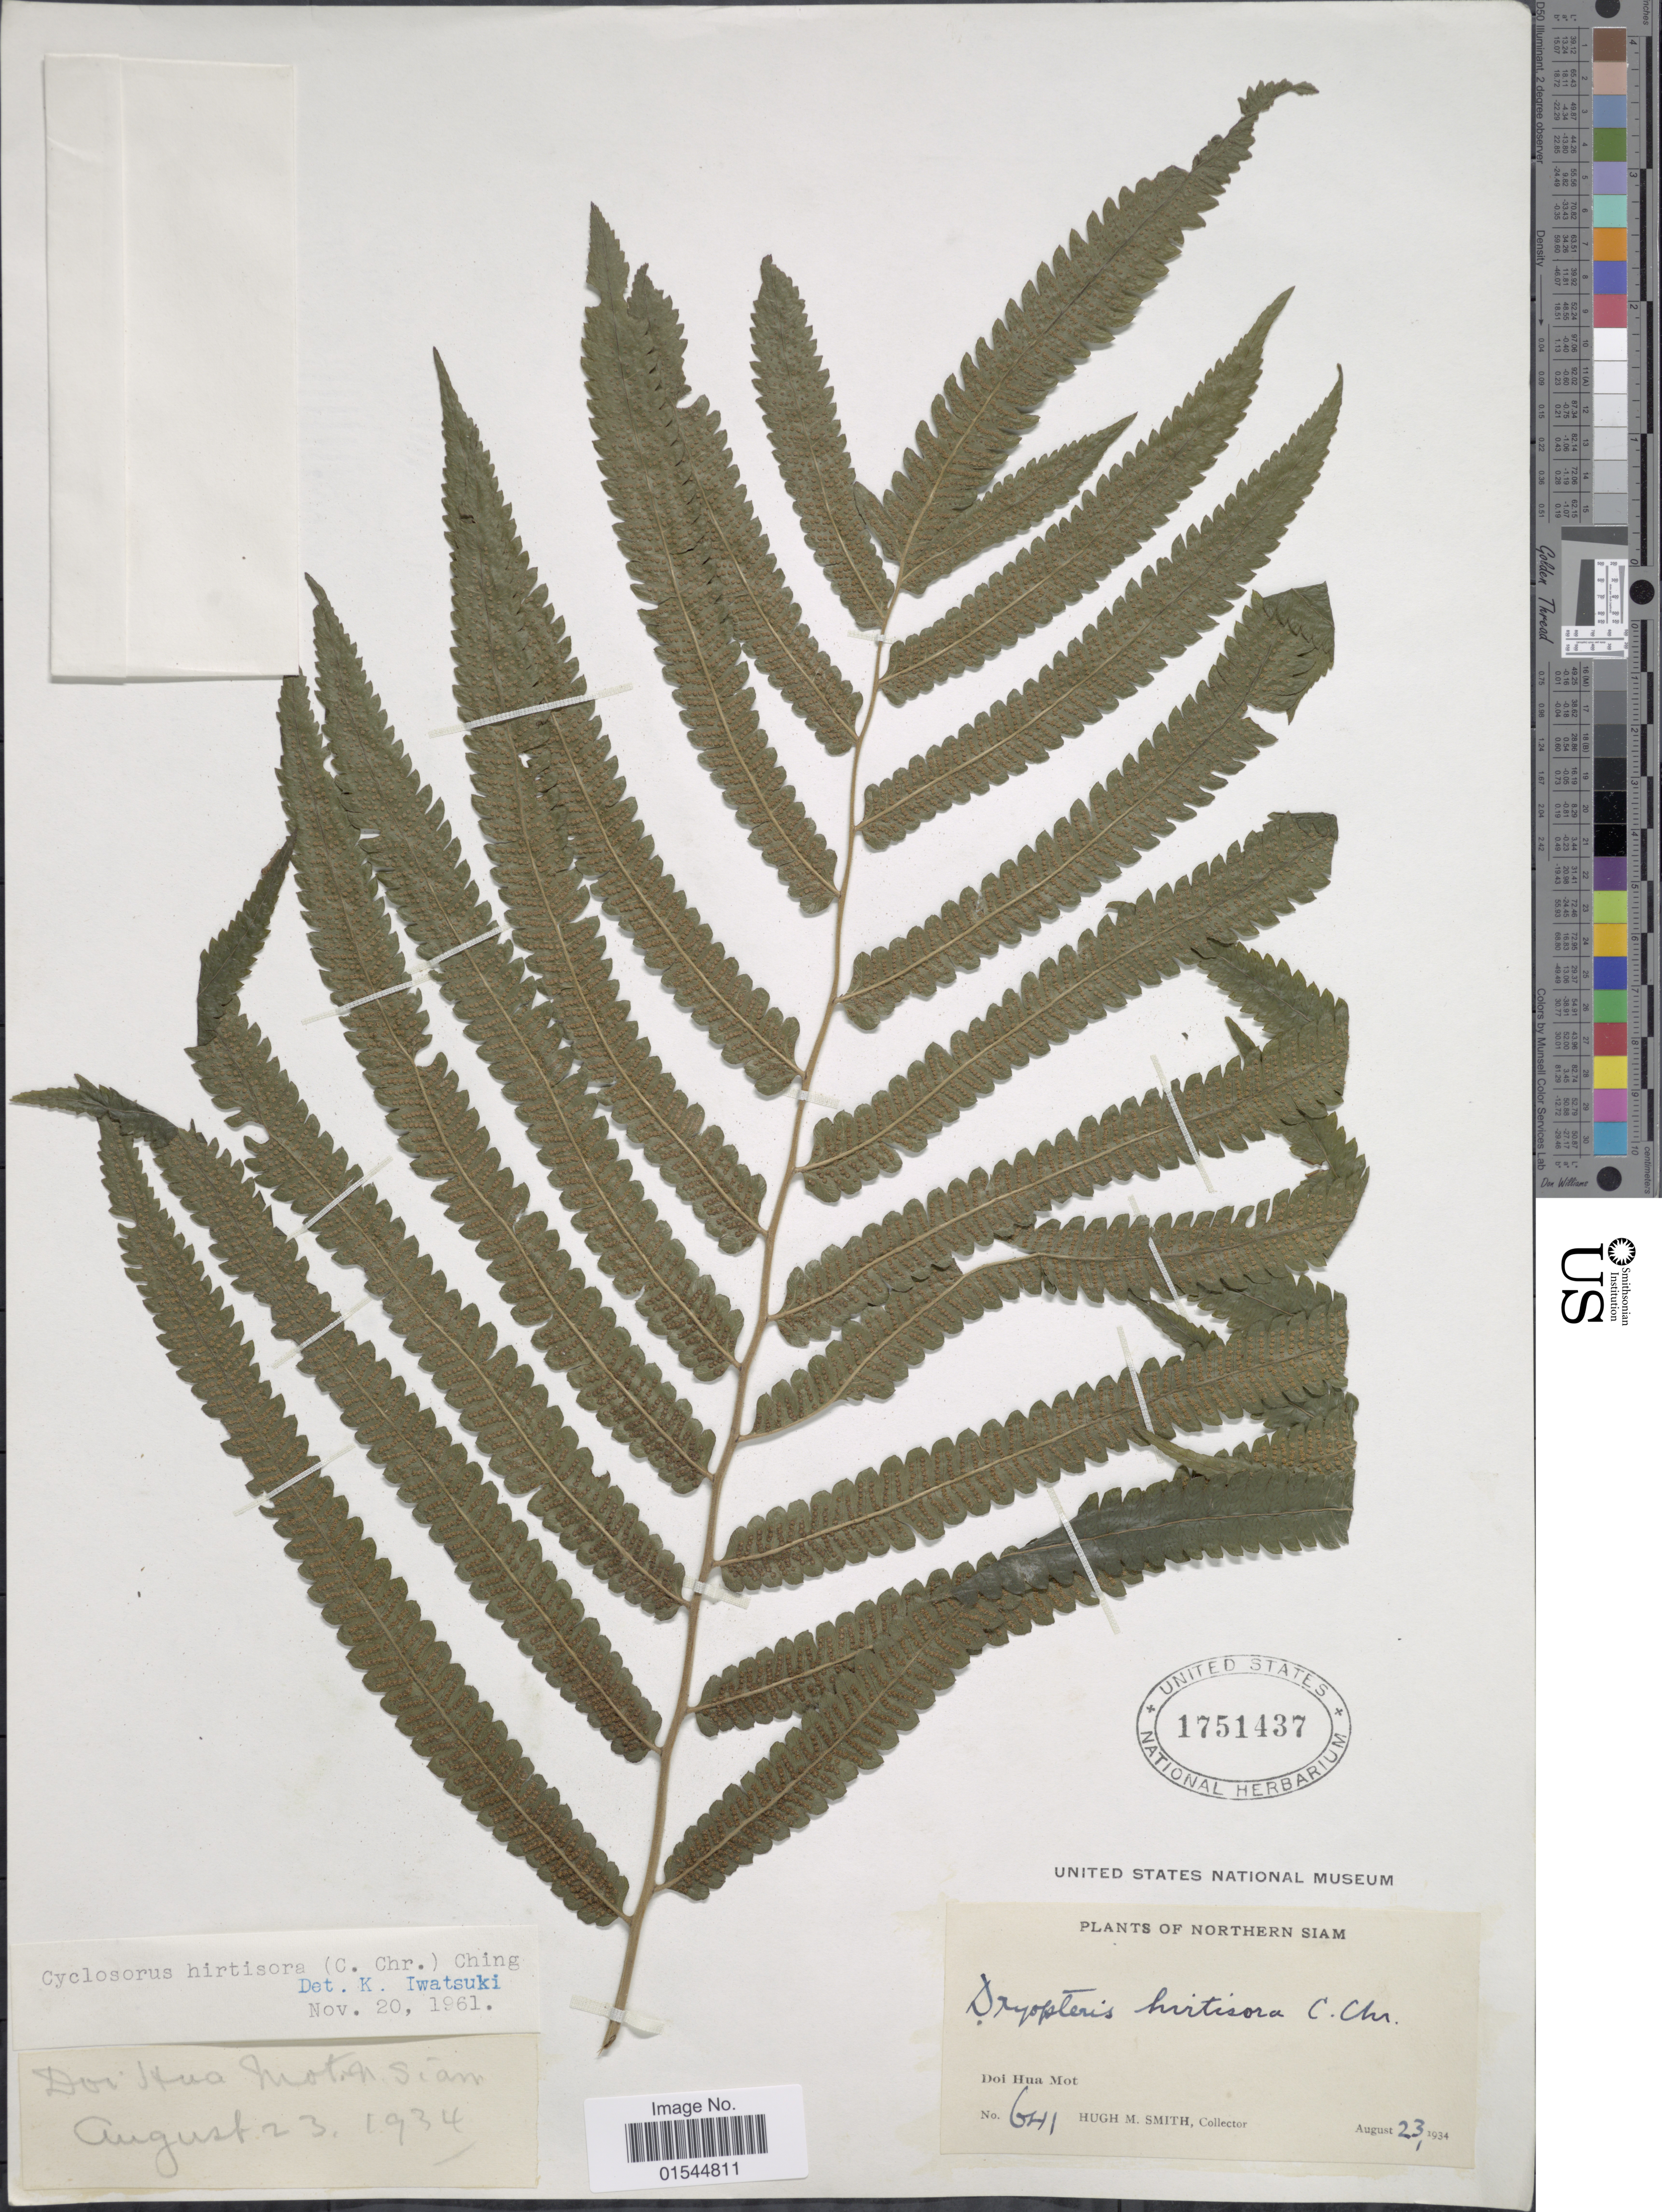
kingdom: Plantae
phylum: Tracheophyta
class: Polypodiopsida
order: Polypodiales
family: Thelypteridaceae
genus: Sphaerostephanos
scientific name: Sphaerostephanos validus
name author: (C. Chr.) Holttum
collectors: H. M. Smith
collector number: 641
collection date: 1934-08-23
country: Thailand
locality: Northern Siam, Doi Hua Mot, N. Siam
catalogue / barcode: US 1751437